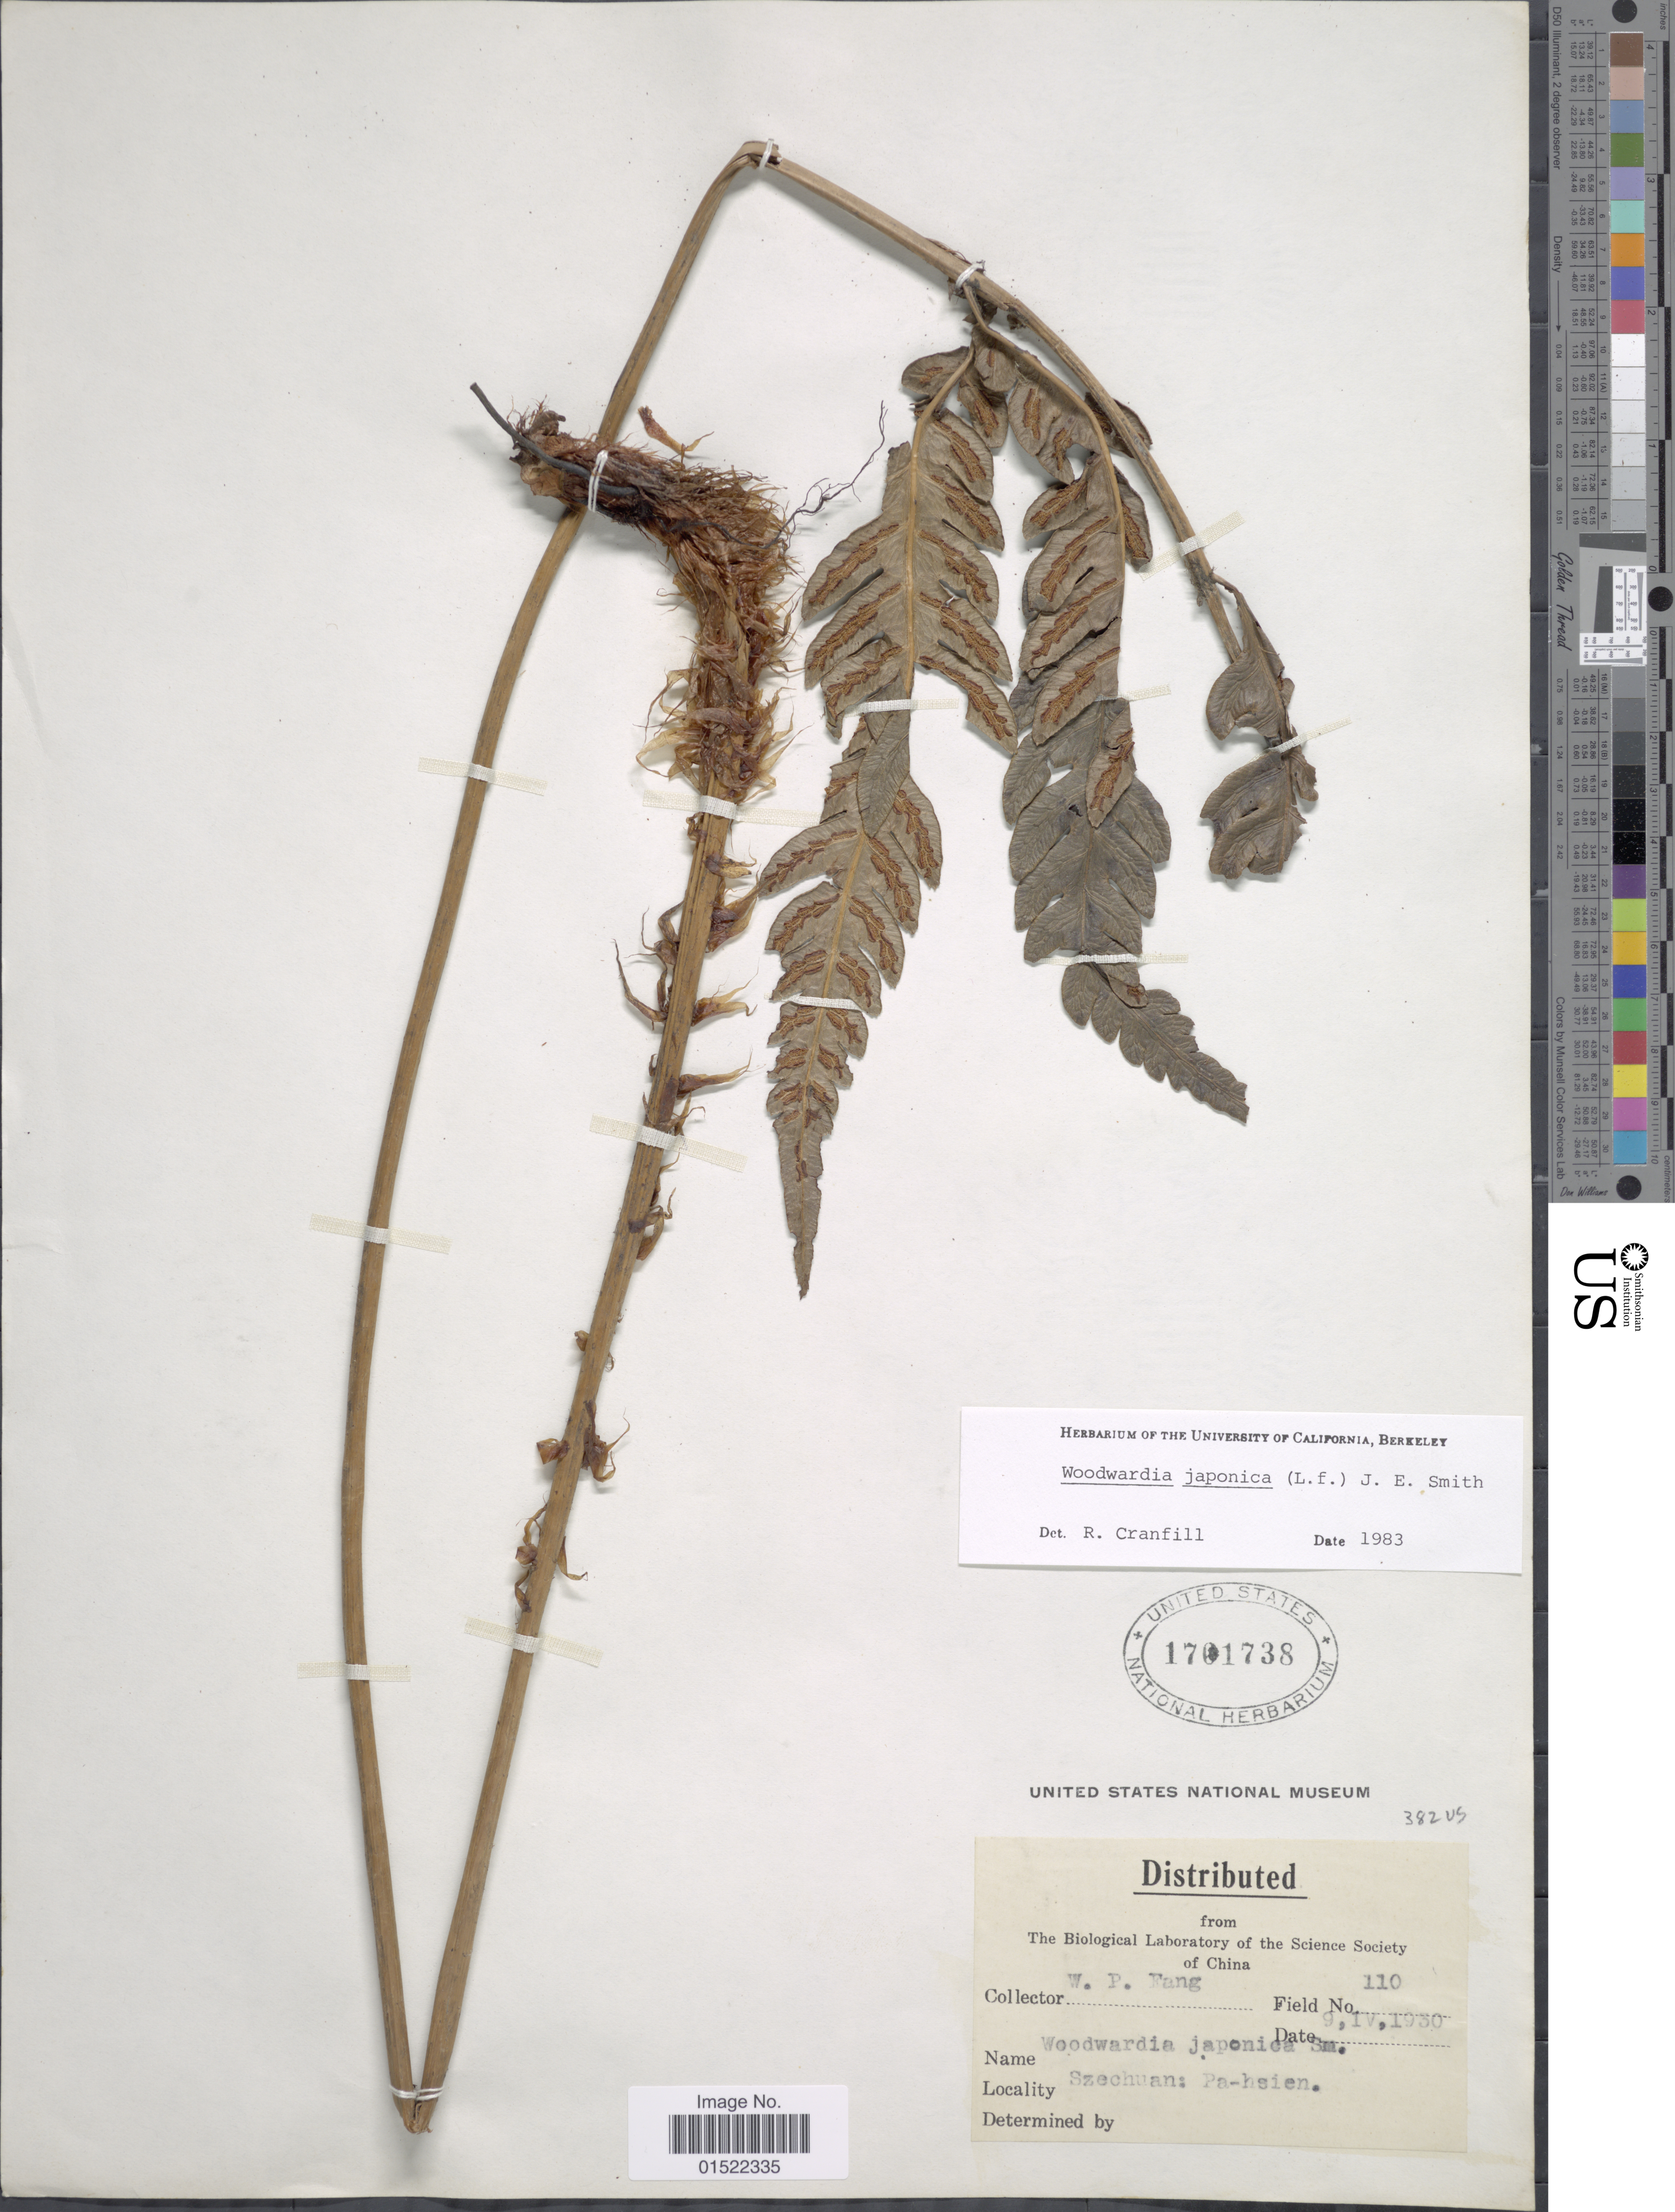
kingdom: Plantae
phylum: Tracheophyta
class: Polypodiopsida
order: Polypodiales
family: Blechnaceae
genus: Woodwardia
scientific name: Woodwardia japonica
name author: (L. f.) Sm.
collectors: W. P. Fang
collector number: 110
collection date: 1930-04-09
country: China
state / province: Sichuan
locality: Szechuan, Pa-hsien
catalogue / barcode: US 1701738